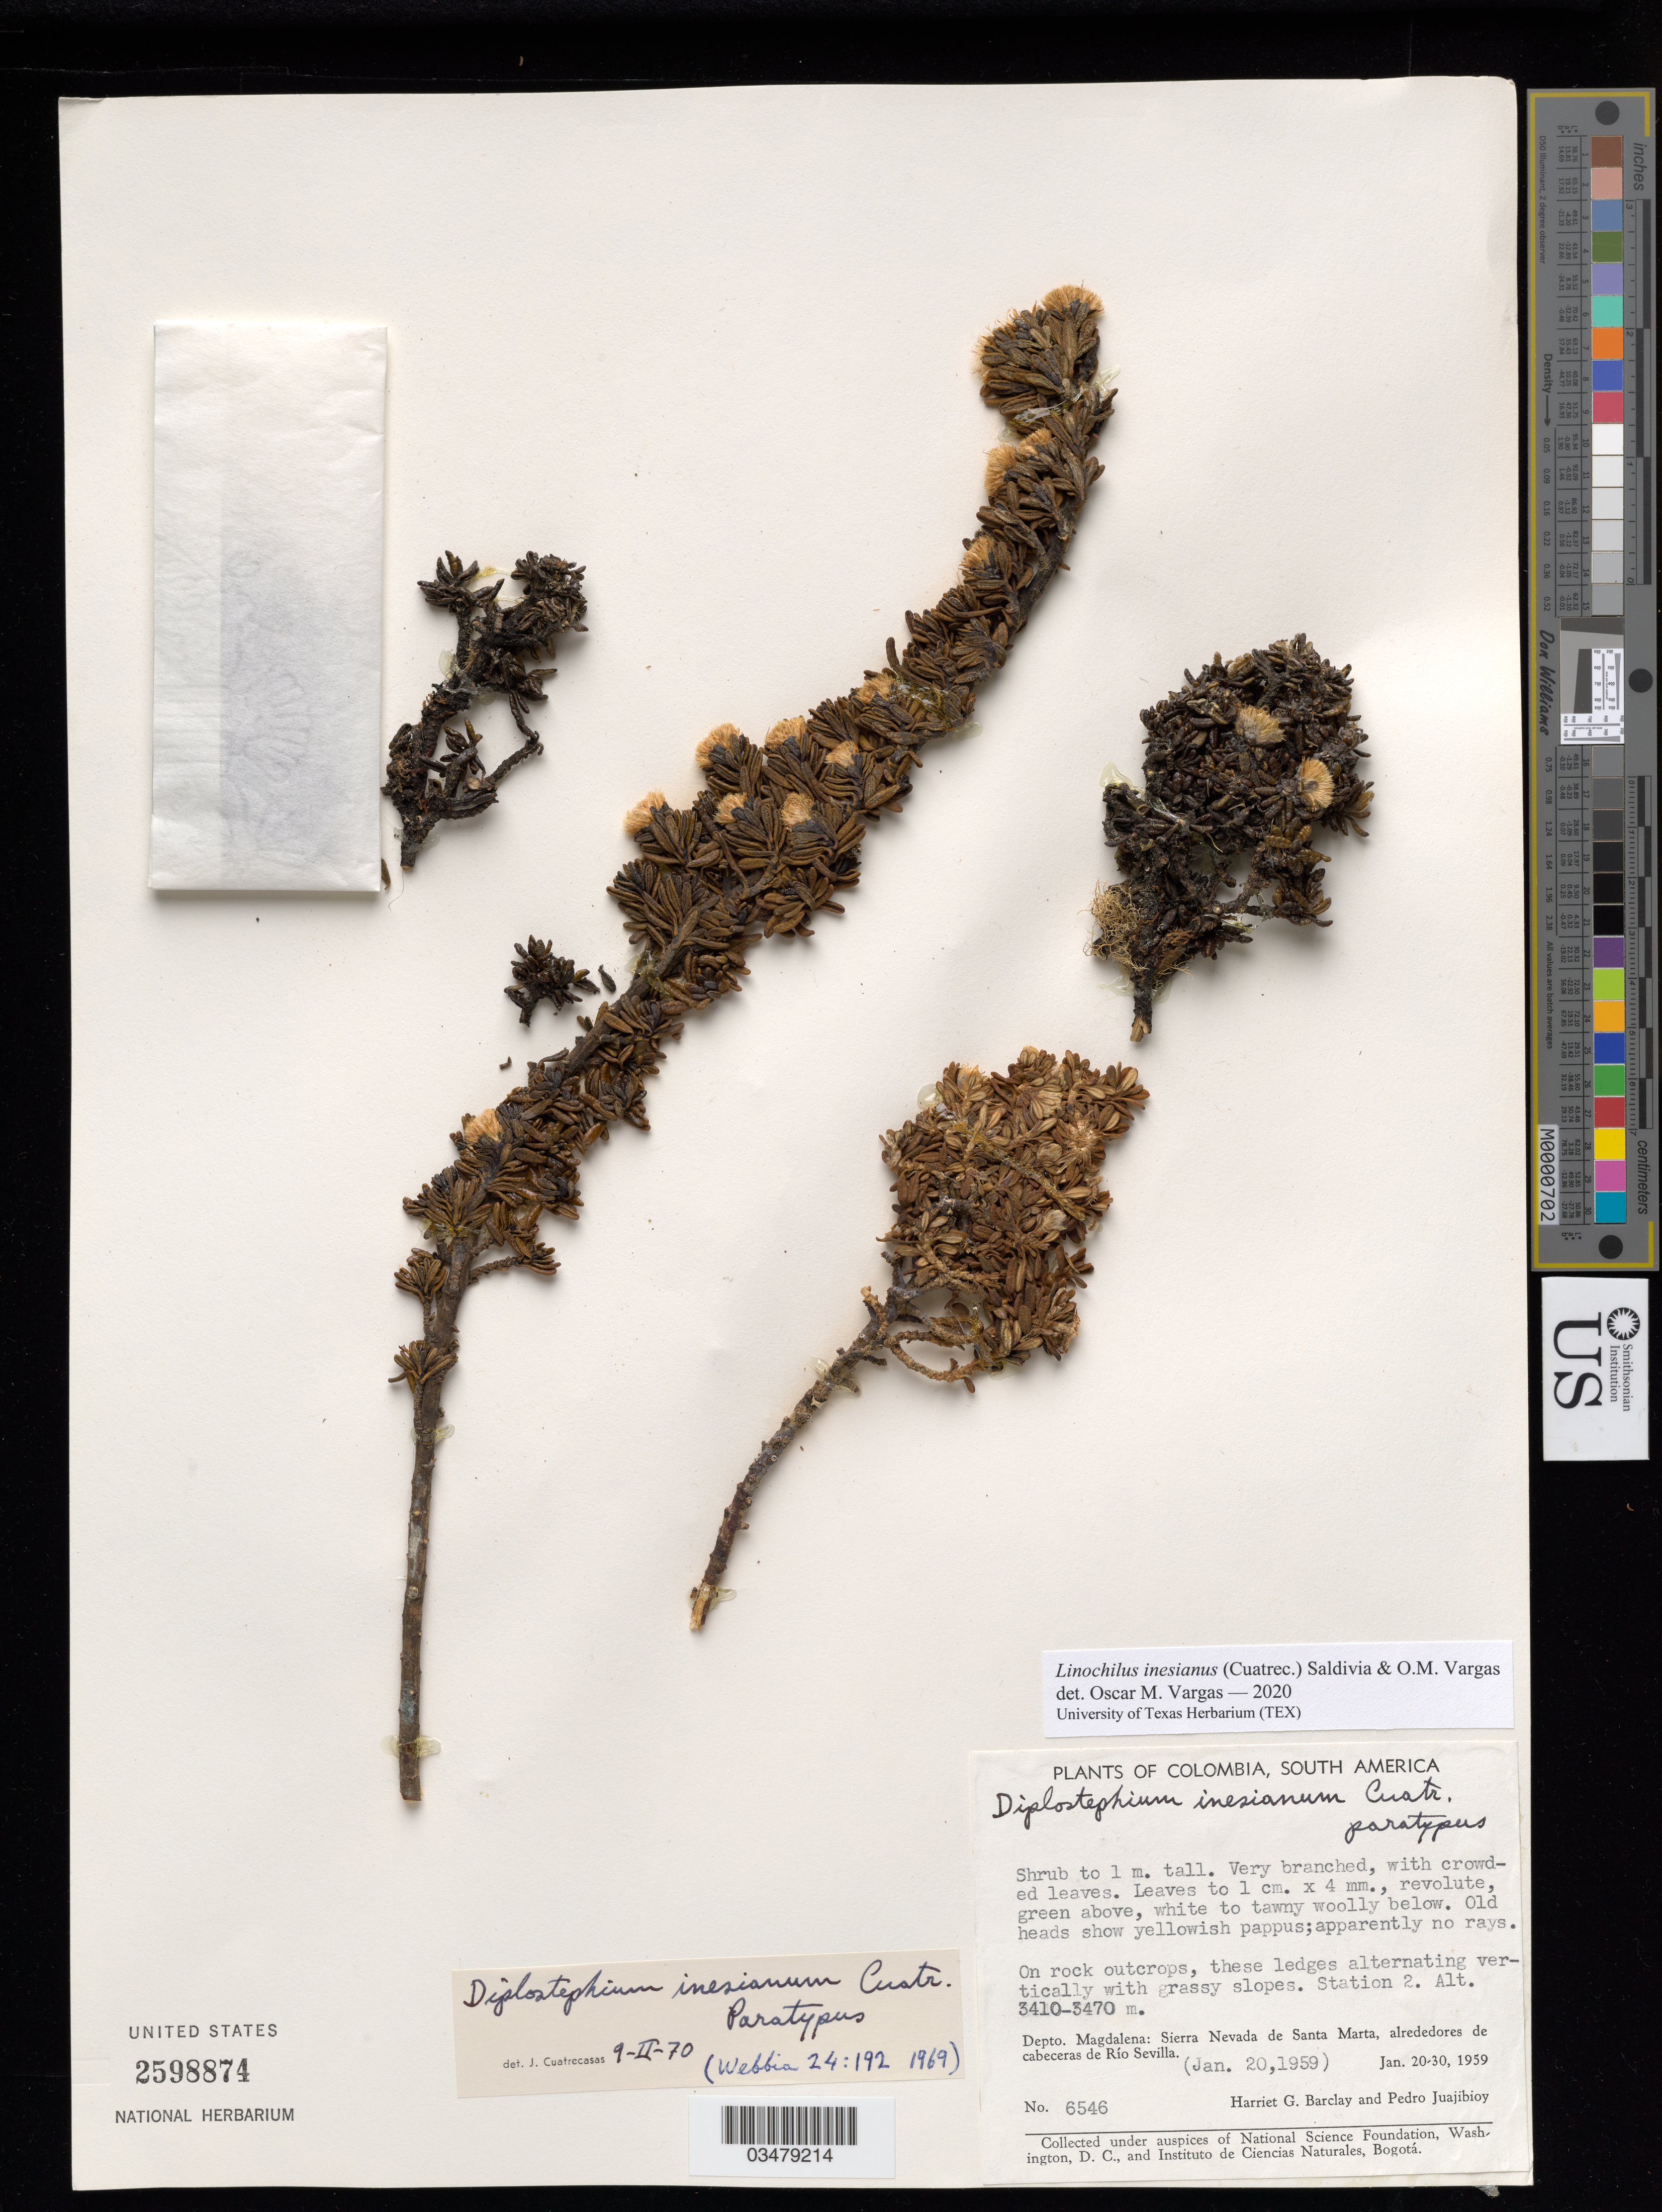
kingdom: Plantae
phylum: Tracheophyta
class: Magnoliopsida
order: Asterales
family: Asteraceae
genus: Linochilus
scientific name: Linochilus inesianus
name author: (Cuatrec.) Saldivia & O.M. Vargas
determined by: Vargas, Oscar M.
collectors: H. G. Barclay & P. Juajigoioy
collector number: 6546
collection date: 1959-01-20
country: Colombia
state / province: Magdalena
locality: Depto. Magdelena, Sierra Nevada de Santa Maria, alrededores de cabeceras de Rio Sevilla, Common on grassy slopes which alternate vertically with rock ledges.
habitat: On roak outcrops, these ledges alternating vertically with grassy slopes. Station 2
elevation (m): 3410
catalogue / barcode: US 2598874